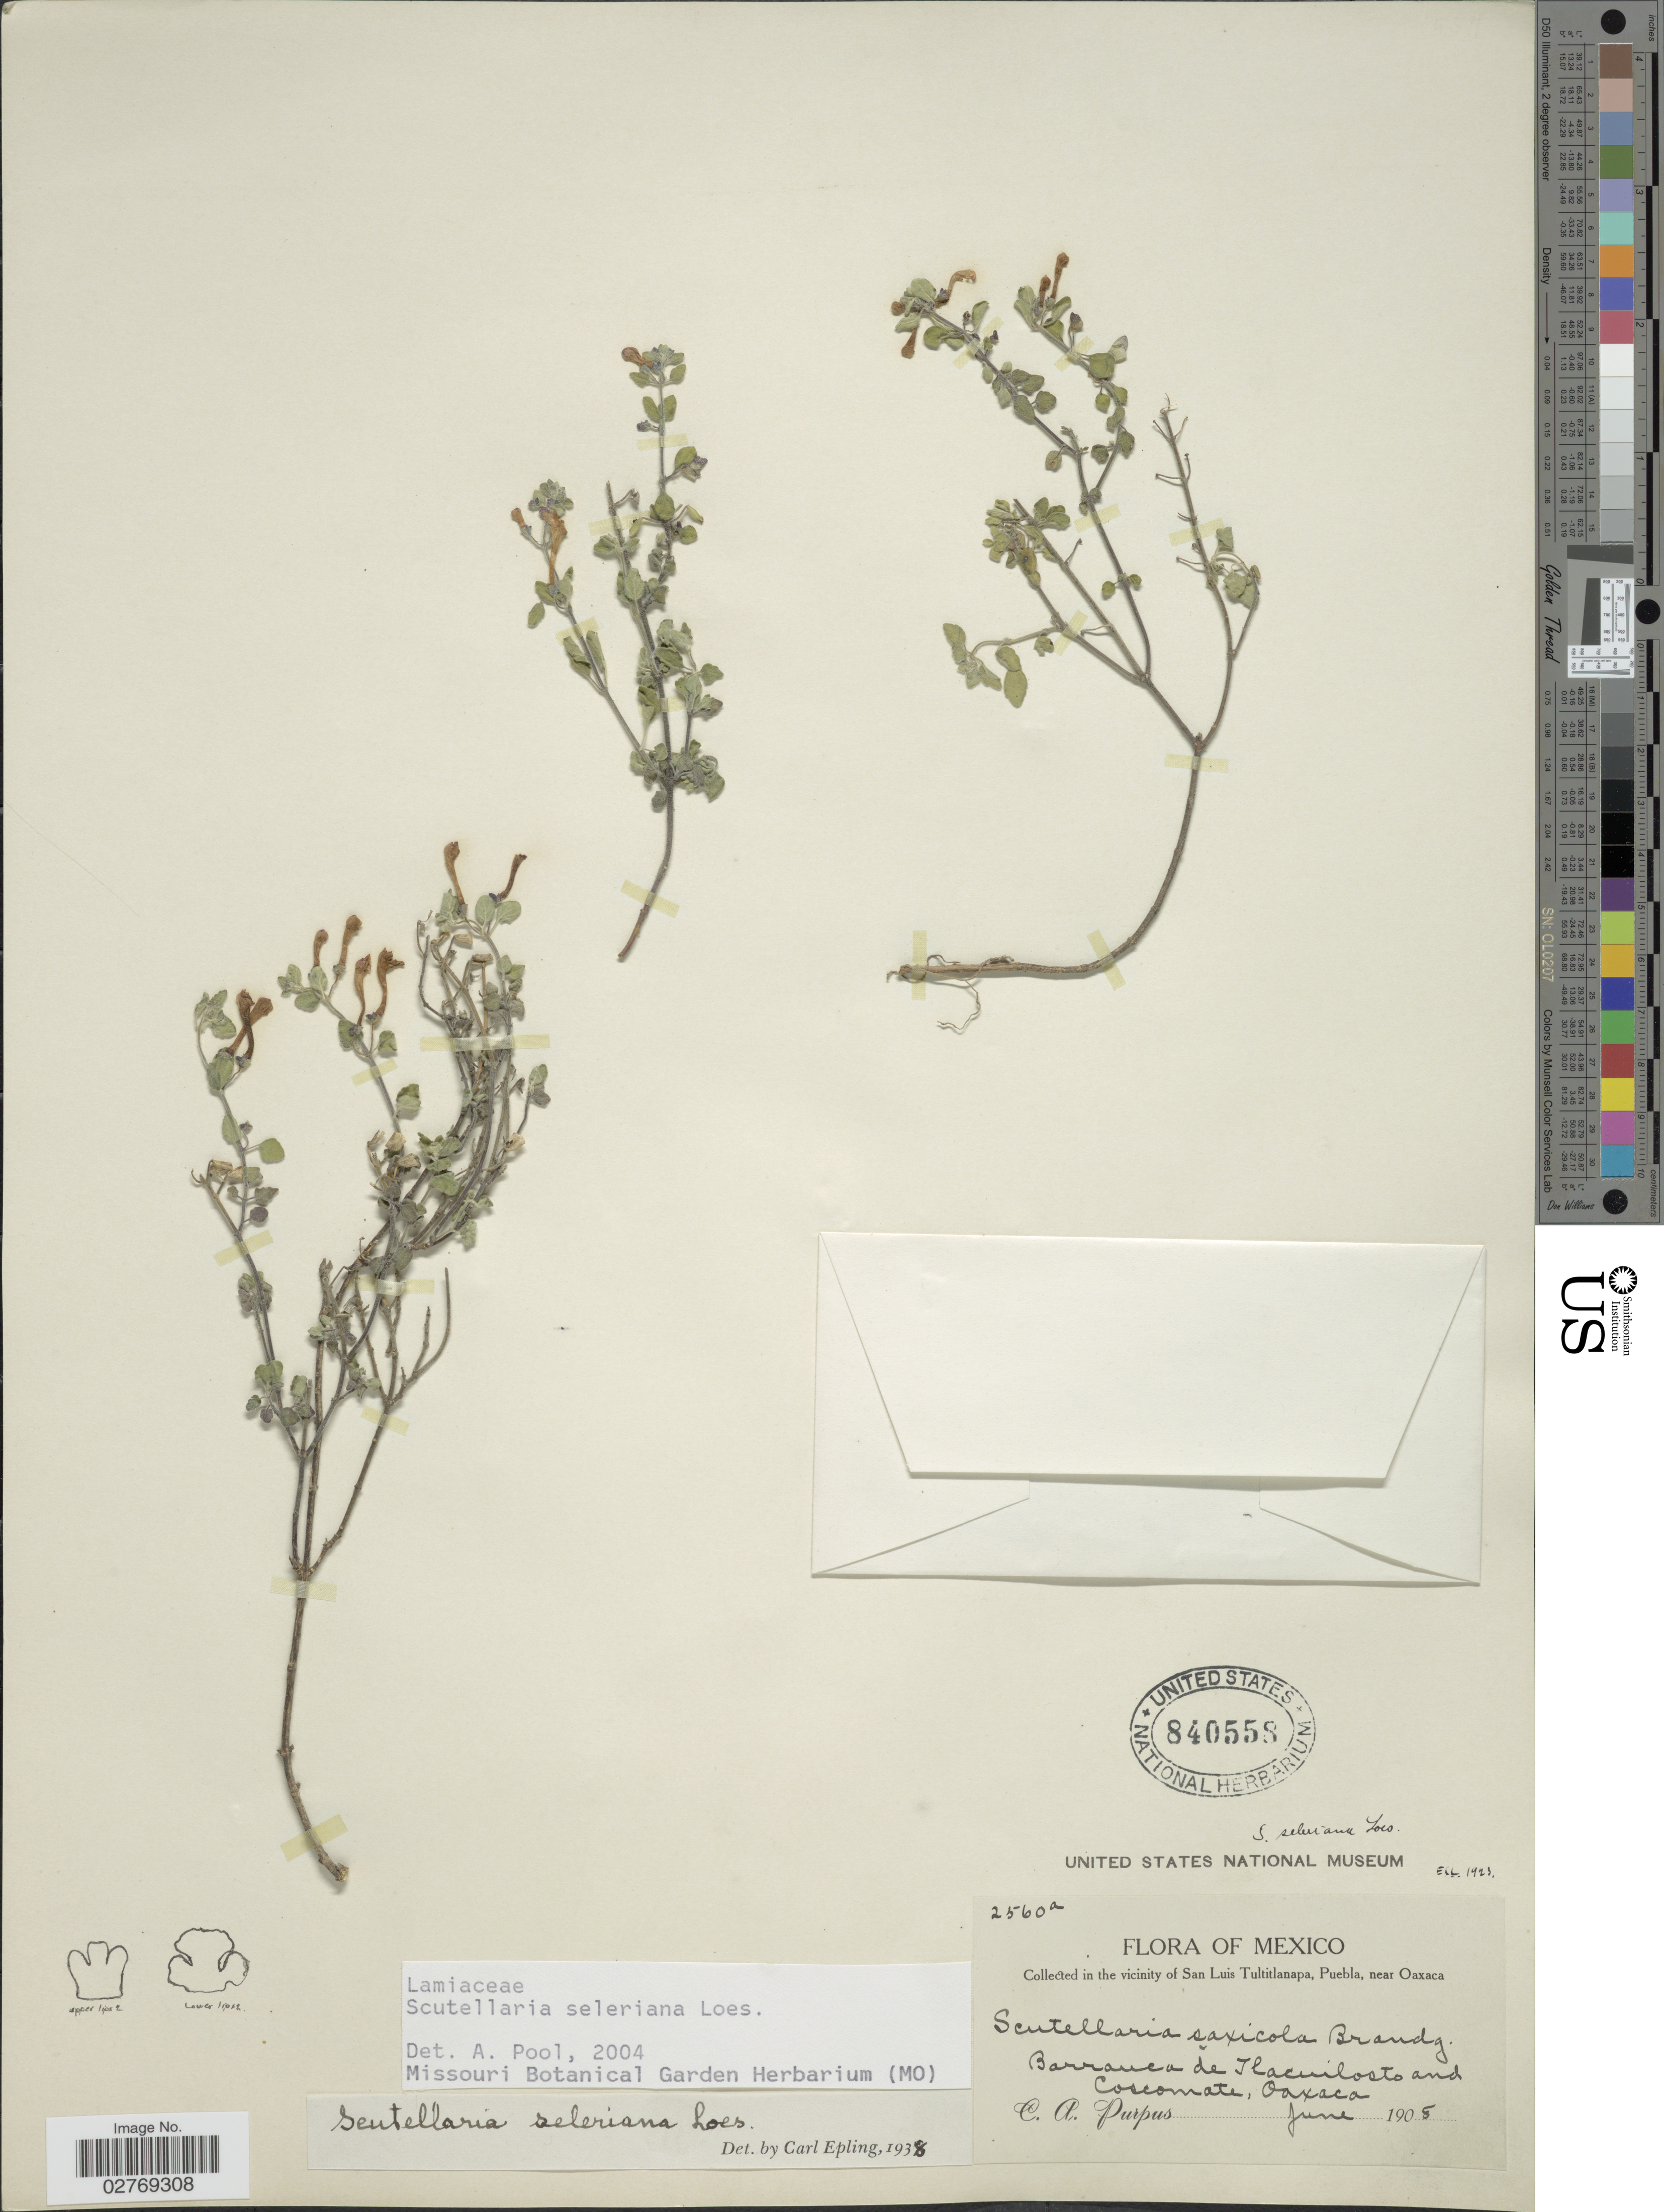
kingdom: Plantae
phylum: Tracheophyta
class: Magnoliopsida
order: Lamiales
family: Lamiaceae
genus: Scutellaria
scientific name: Scutellaria seleriana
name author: Loes.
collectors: C. A. Purpus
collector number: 2560a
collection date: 1908-06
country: Mexico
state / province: Oaxaca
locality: Vicinity of San Luis Tultitlanapa, Puebla, near Oaxaca. Barranca de Ilacuilosto and Coscomate.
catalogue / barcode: US 840558